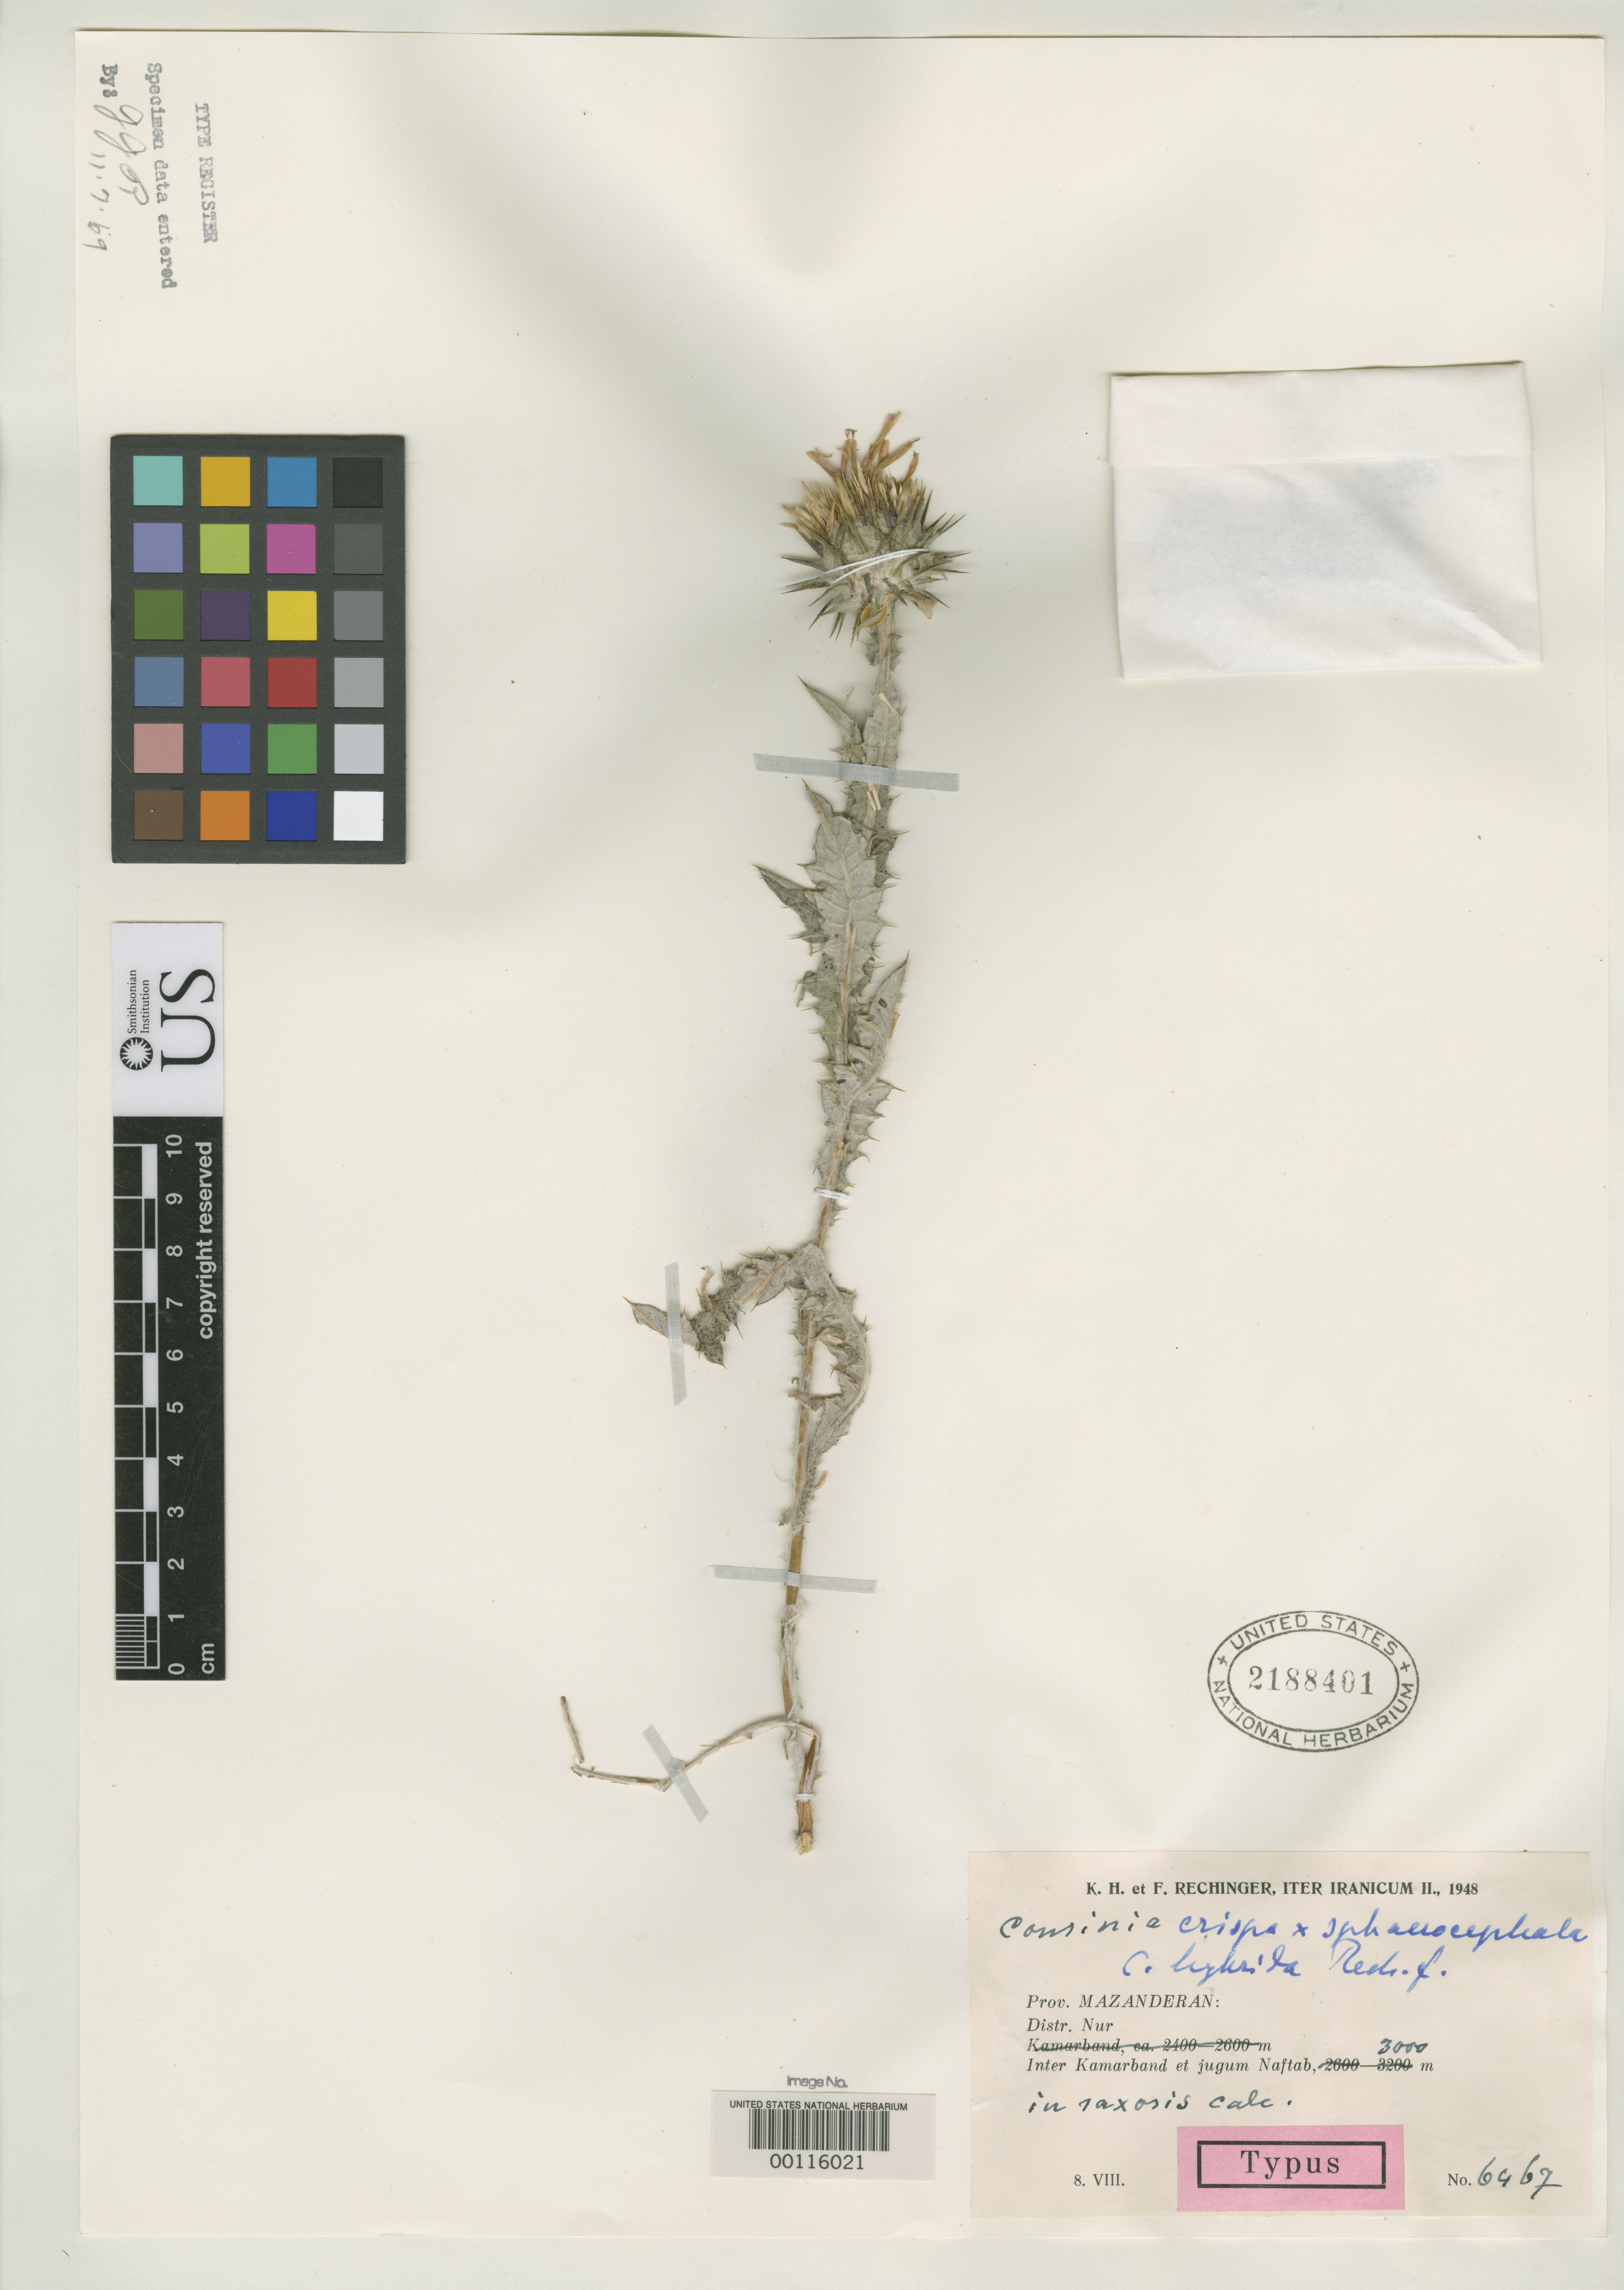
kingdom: Plantae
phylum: Tracheophyta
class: Magnoliopsida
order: Asterales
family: Asteraceae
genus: Cousinia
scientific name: Cousinia hybrida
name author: Rech. f.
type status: Isotype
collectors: K. H. Rechinger & F. Rechinger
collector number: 6467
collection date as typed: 08 Aug 1948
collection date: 1948-08-08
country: Iran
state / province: Mazandaran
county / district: Nur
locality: Inter Kamarband et Jugum Naftab. [Between Kamarband and Naftab Ridge.]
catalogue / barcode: US 2188401